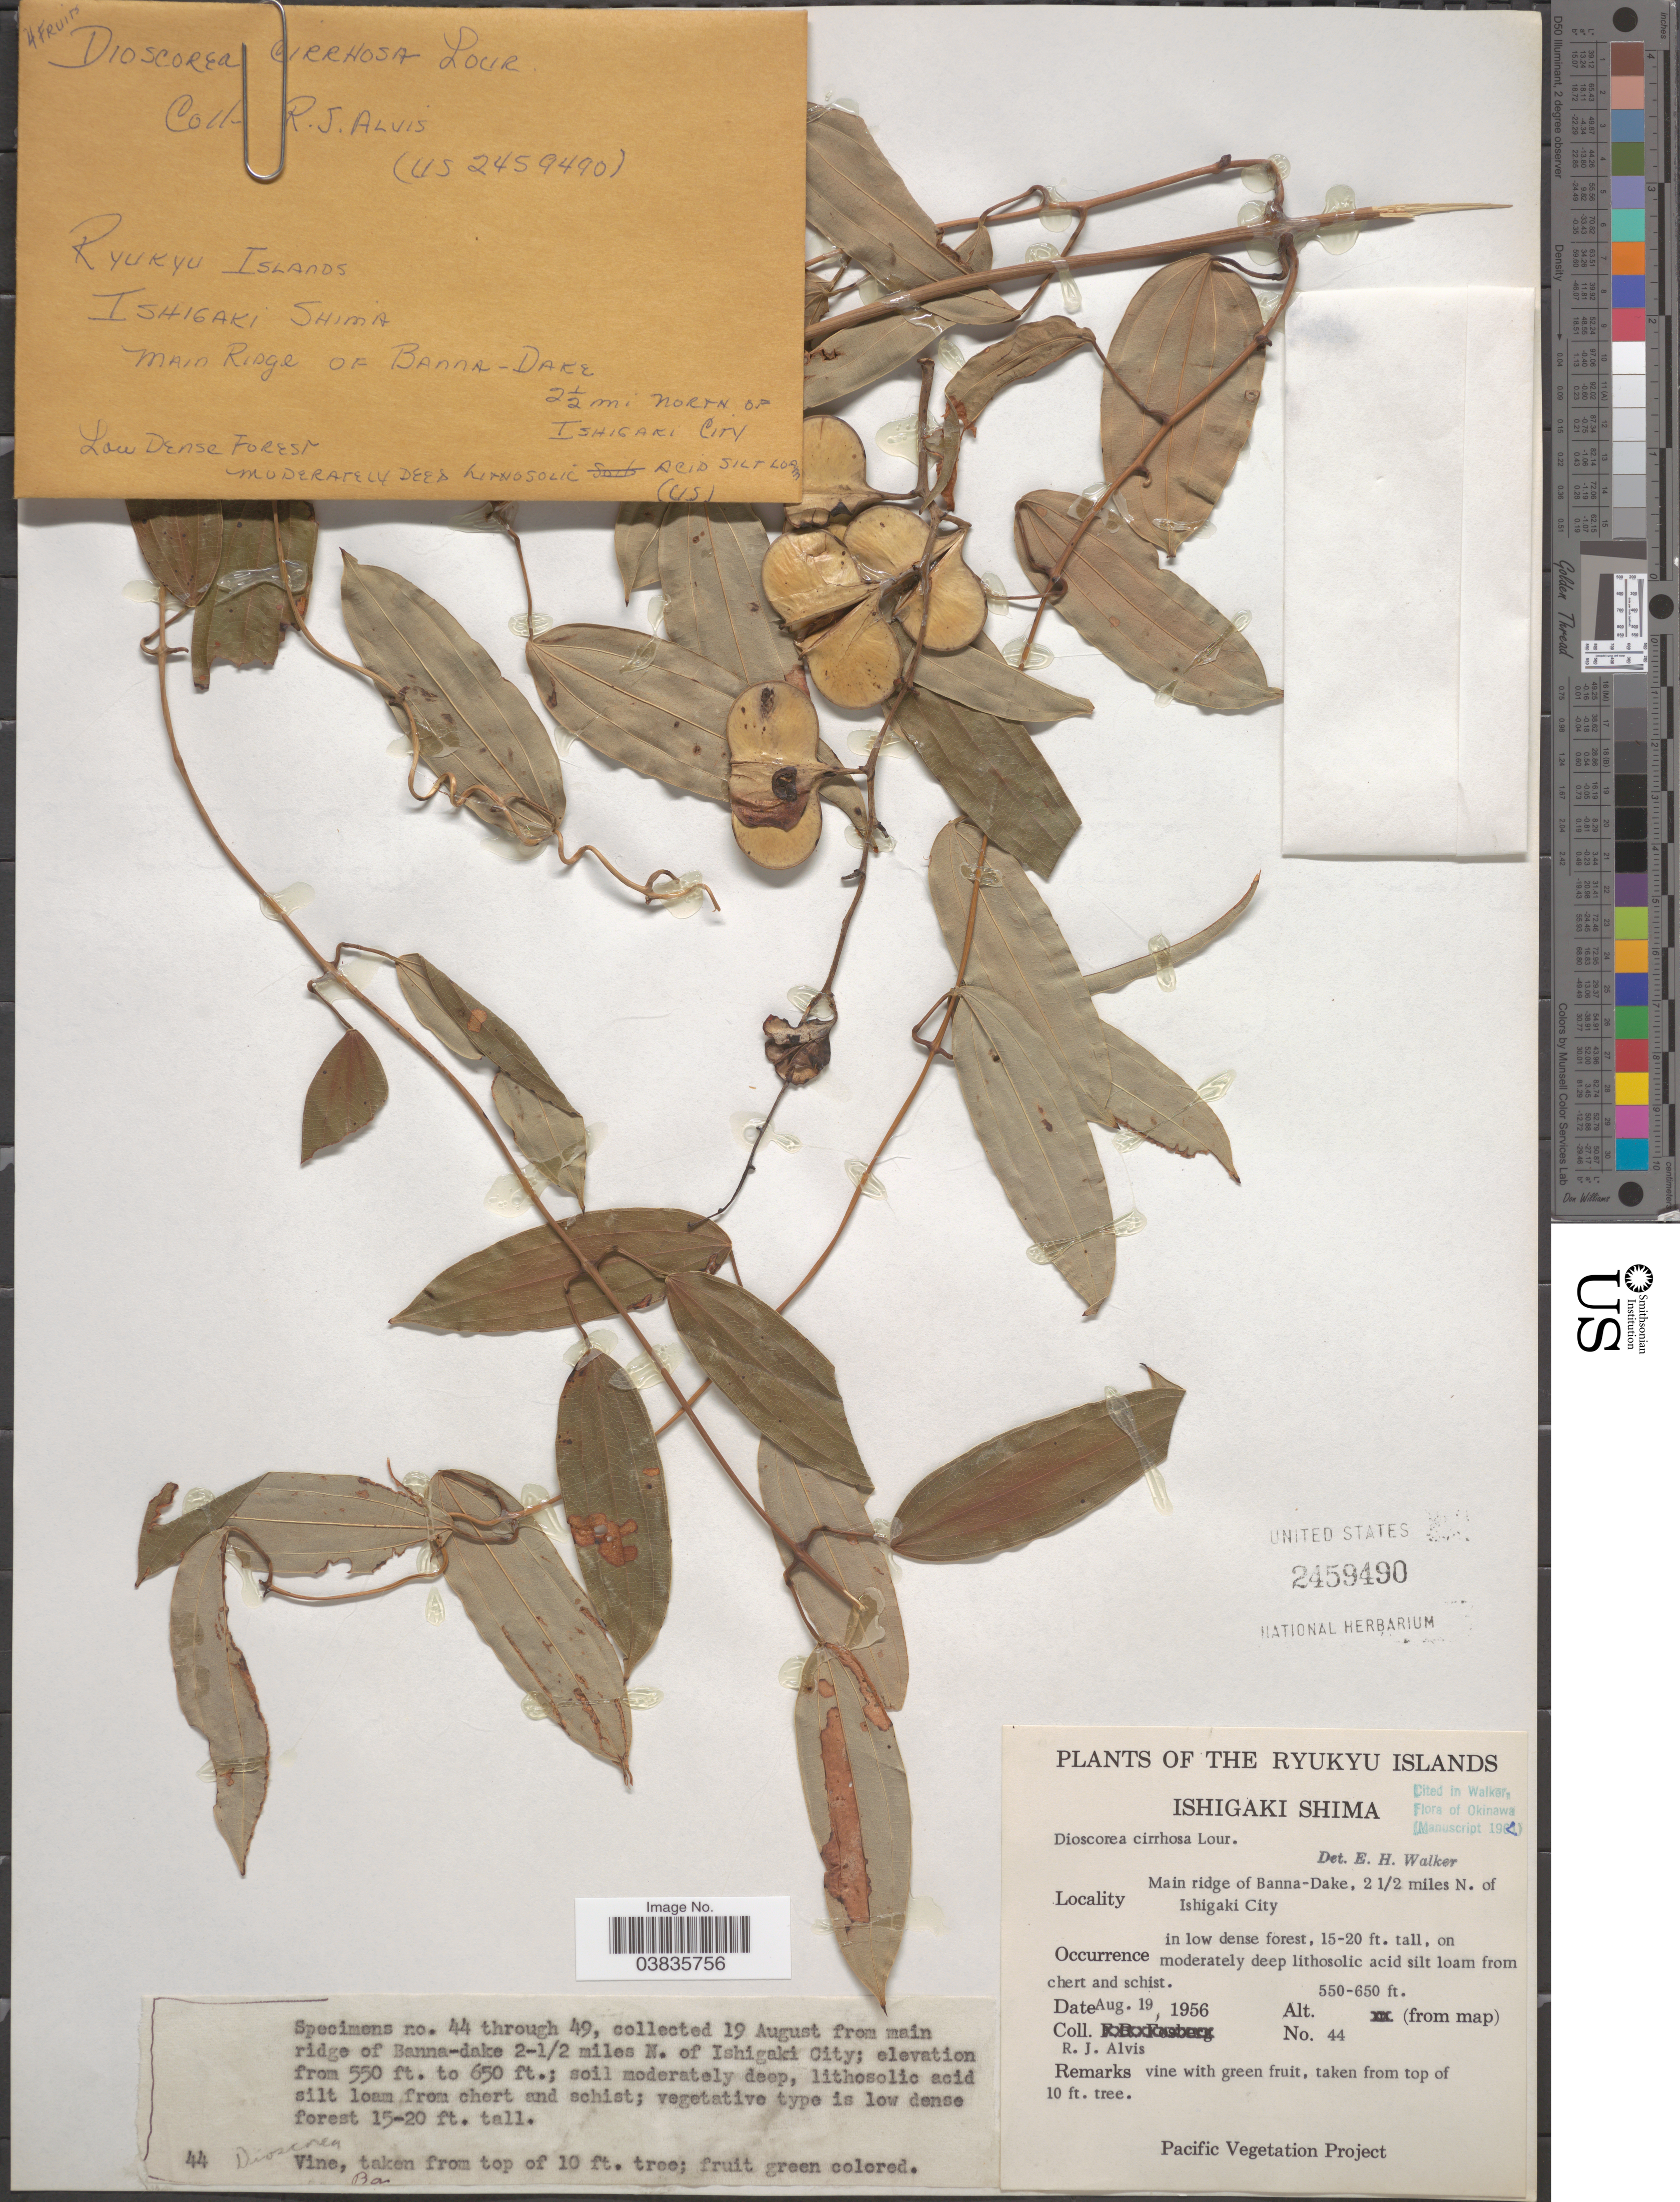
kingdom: Plantae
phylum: Tracheophyta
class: Liliopsida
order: Dioscoreales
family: Dioscoreaceae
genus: Dioscorea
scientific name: Dioscorea cirrhosa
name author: Lour.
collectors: R. Alvis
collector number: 44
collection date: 1956-08-19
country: Japan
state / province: Okinawa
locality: Ryukyu Islands. Ishigaki Shima. Main ridge of Banna-Dake, 2½ miles N. of Ishigaki City.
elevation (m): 168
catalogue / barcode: US 2459490